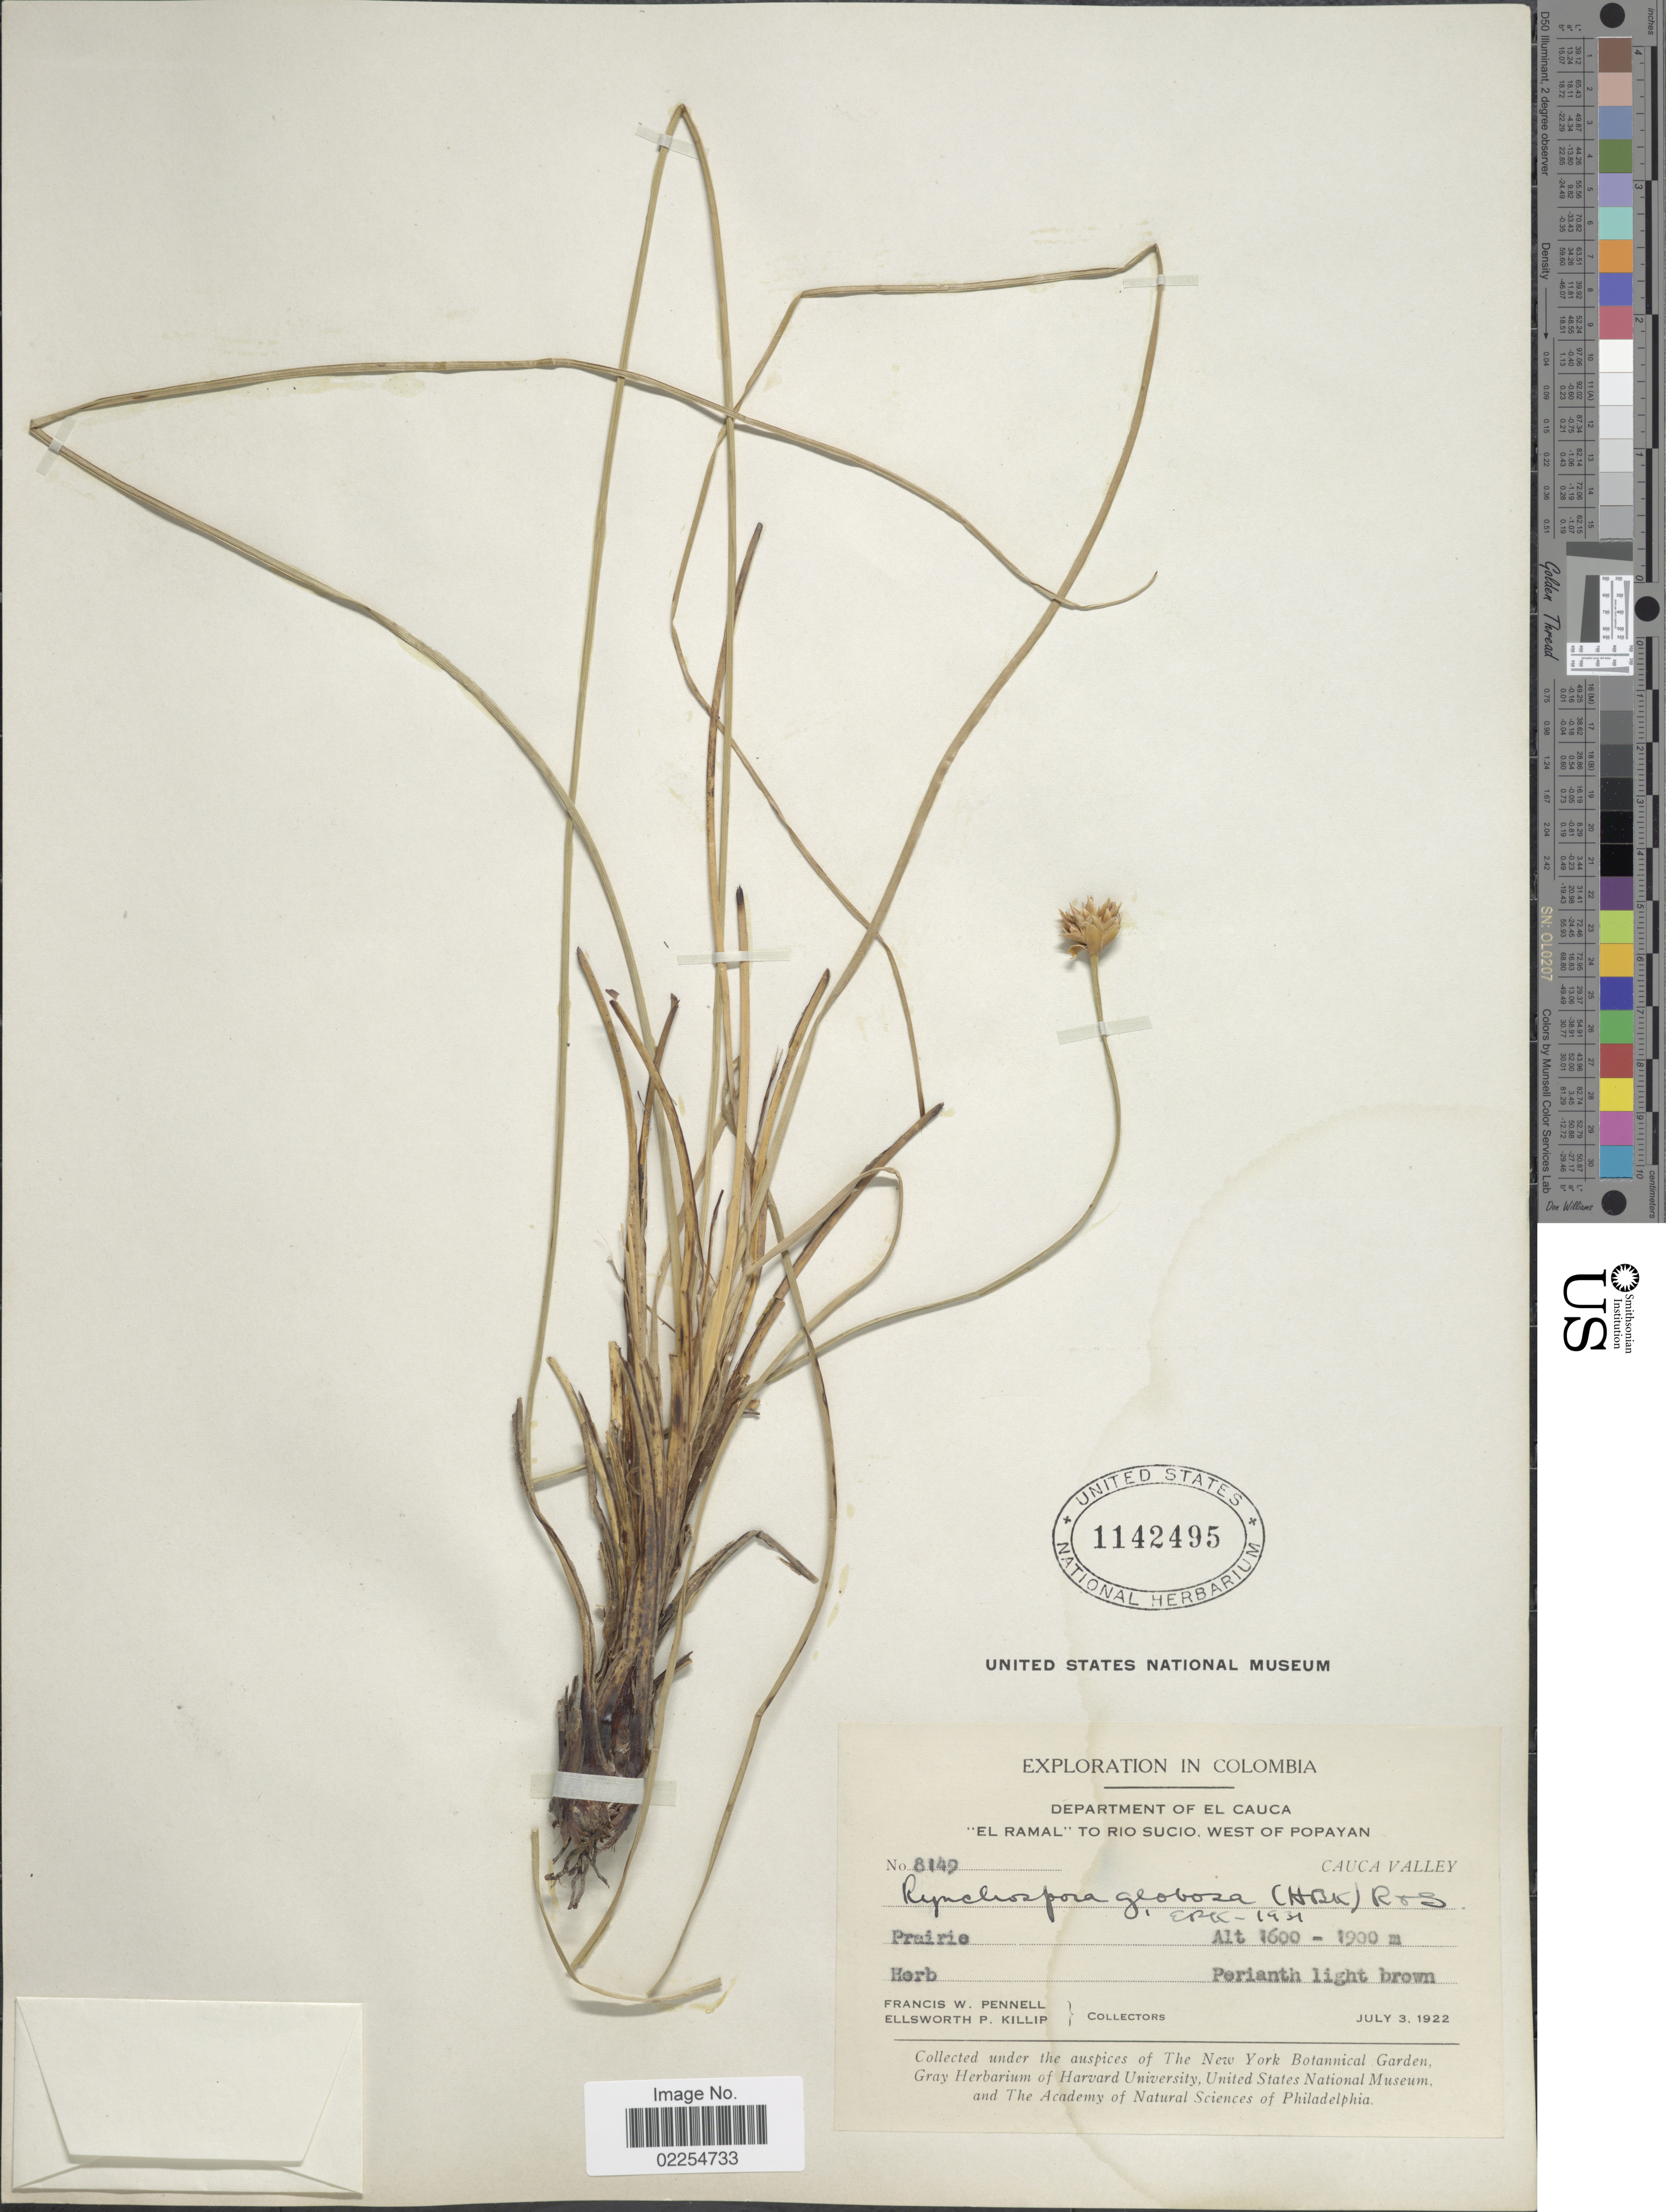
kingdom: Plantae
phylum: Tracheophyta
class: Liliopsida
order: Poales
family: Cyperaceae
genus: Rhynchospora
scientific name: Rhynchospora globosa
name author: (Kunth) Roem. & Schult.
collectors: F. W. Pennell & E. P. Killip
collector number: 8149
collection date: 1922-07-03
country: Colombia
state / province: Cauca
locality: El Ramal To Rio Sucio, West of Popayan, Cauca Valley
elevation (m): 1600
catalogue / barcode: US 1142495